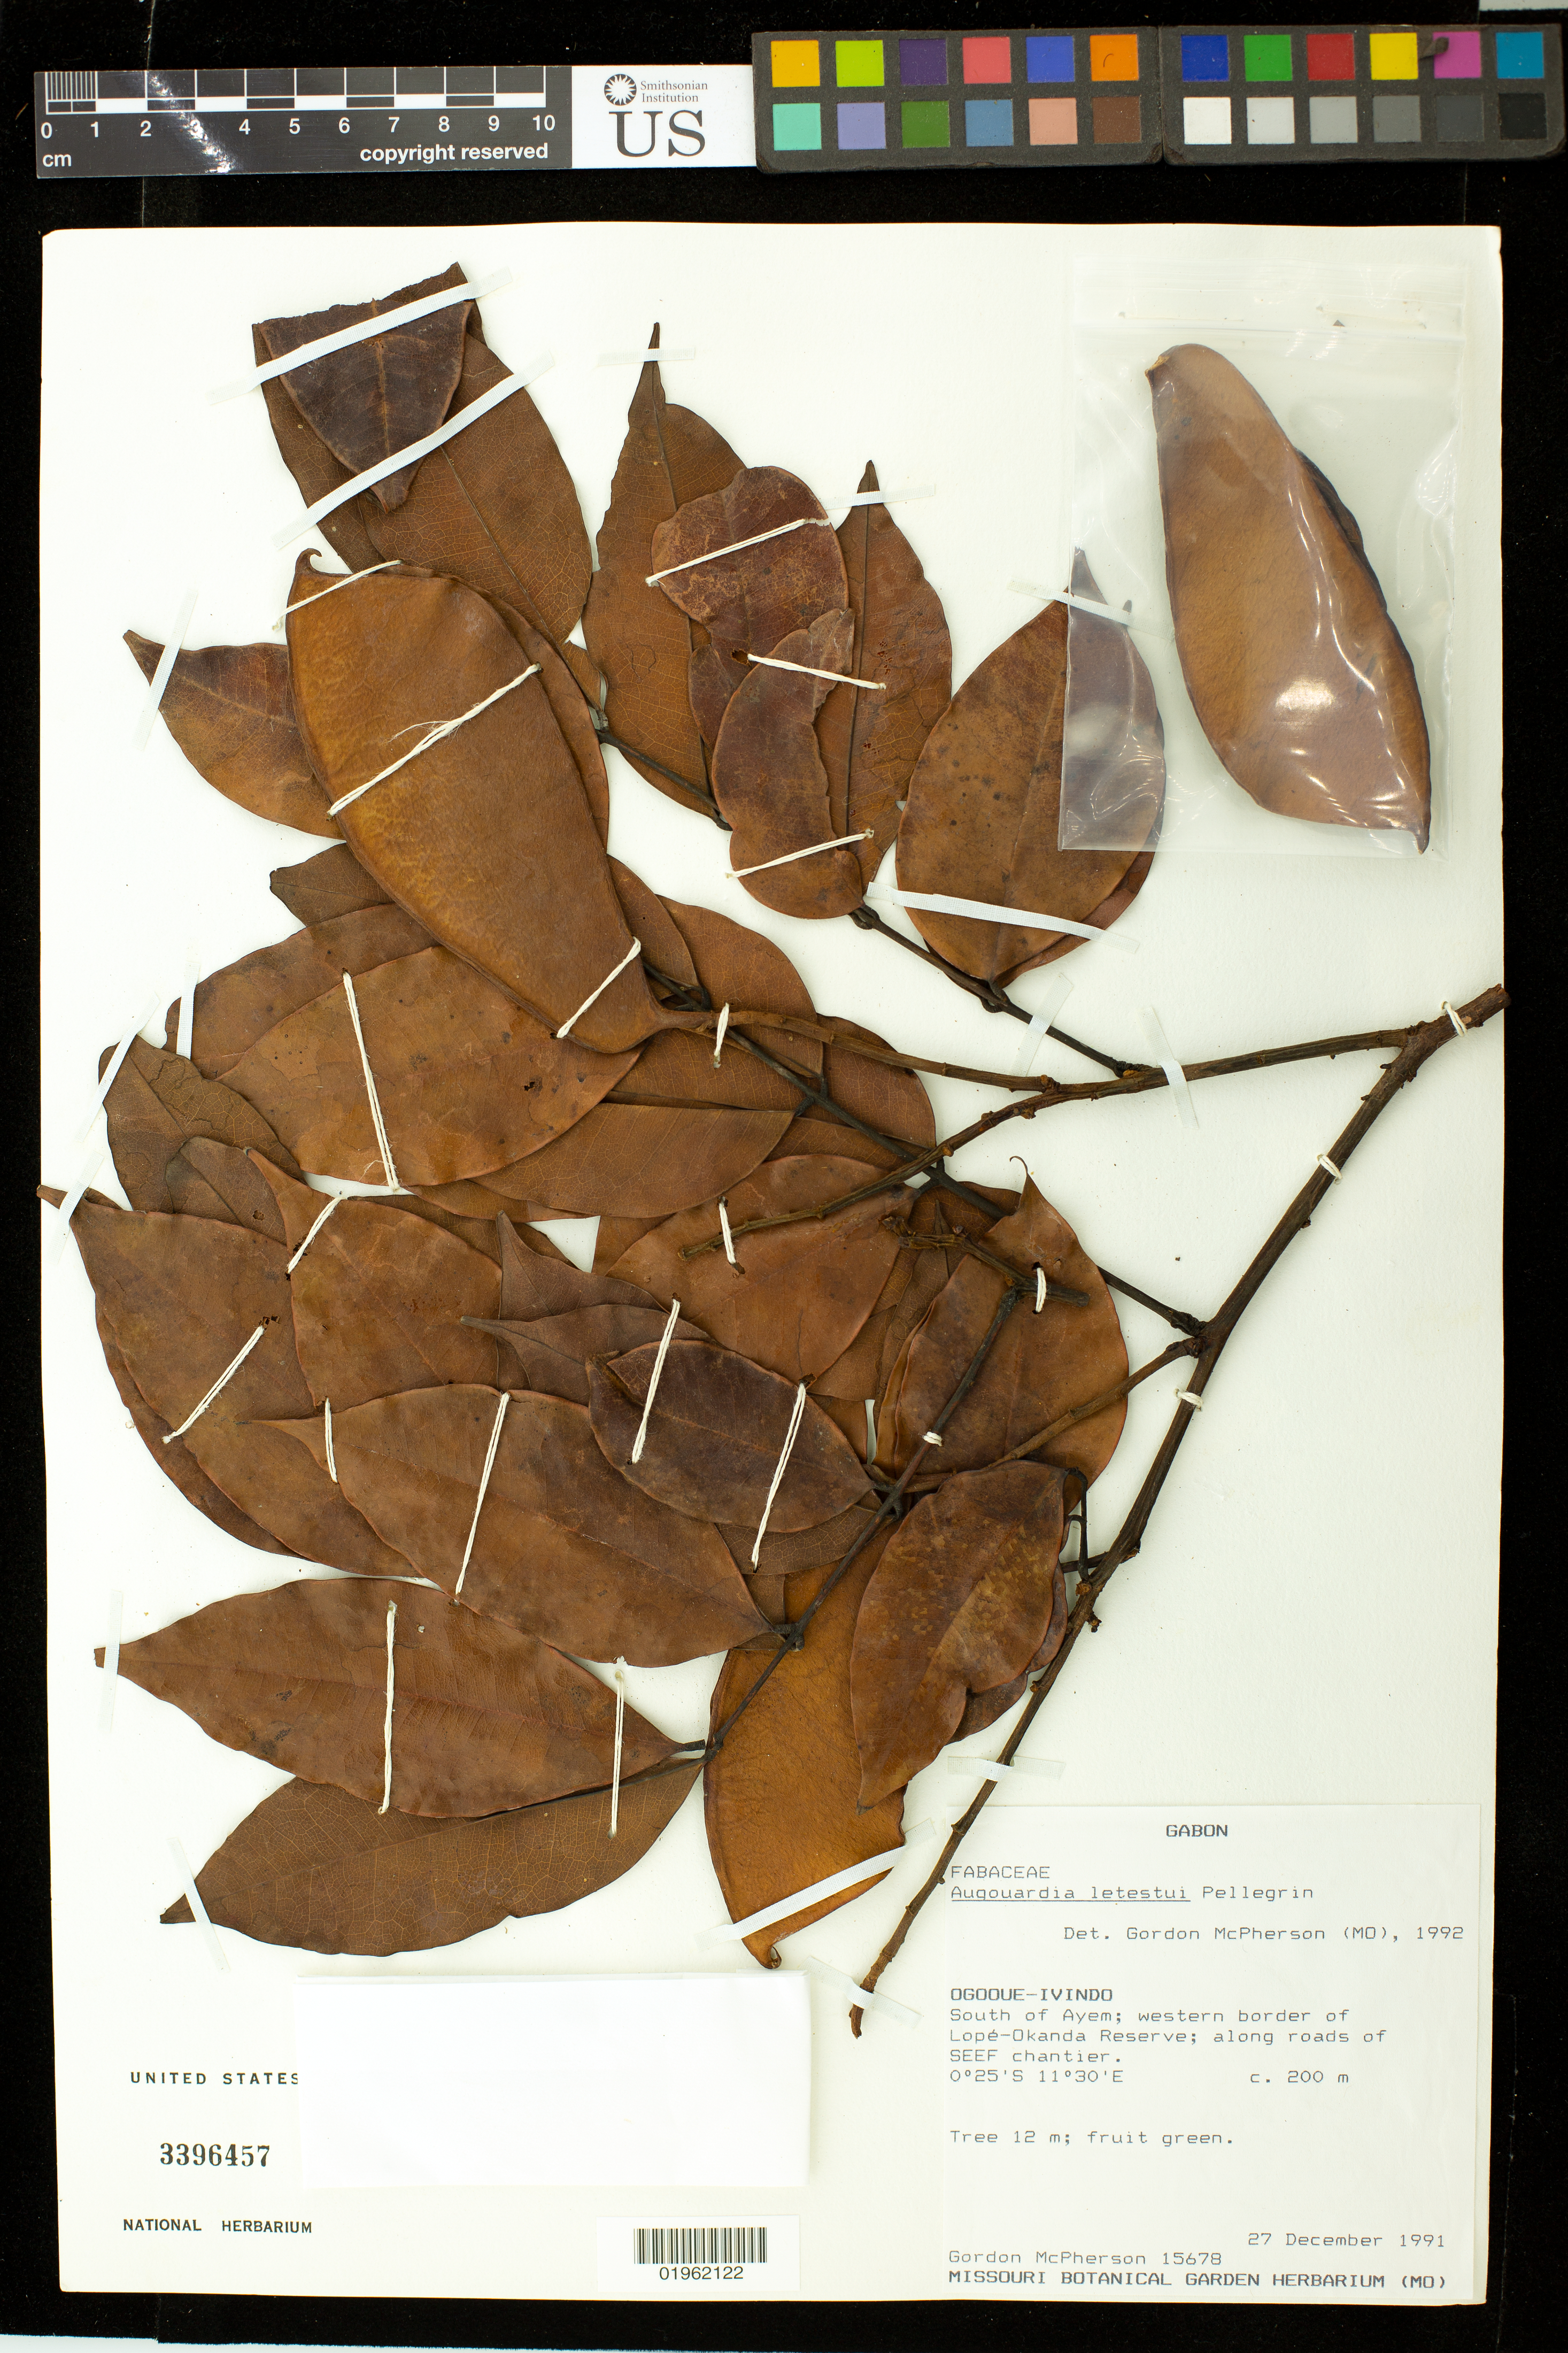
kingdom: Plantae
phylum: Tracheophyta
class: Magnoliopsida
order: Fabales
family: Fabaceae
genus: Augouardia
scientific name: Augouardia letestui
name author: Pellegr.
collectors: G. D. McPherson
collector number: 15678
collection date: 1991-12-27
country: Gabon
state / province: Ogooué-Ivindo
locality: South of Ayem; western border of Lope-Okanda Reserve; along roads of SEEF chantier.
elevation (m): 200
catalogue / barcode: US 3396457